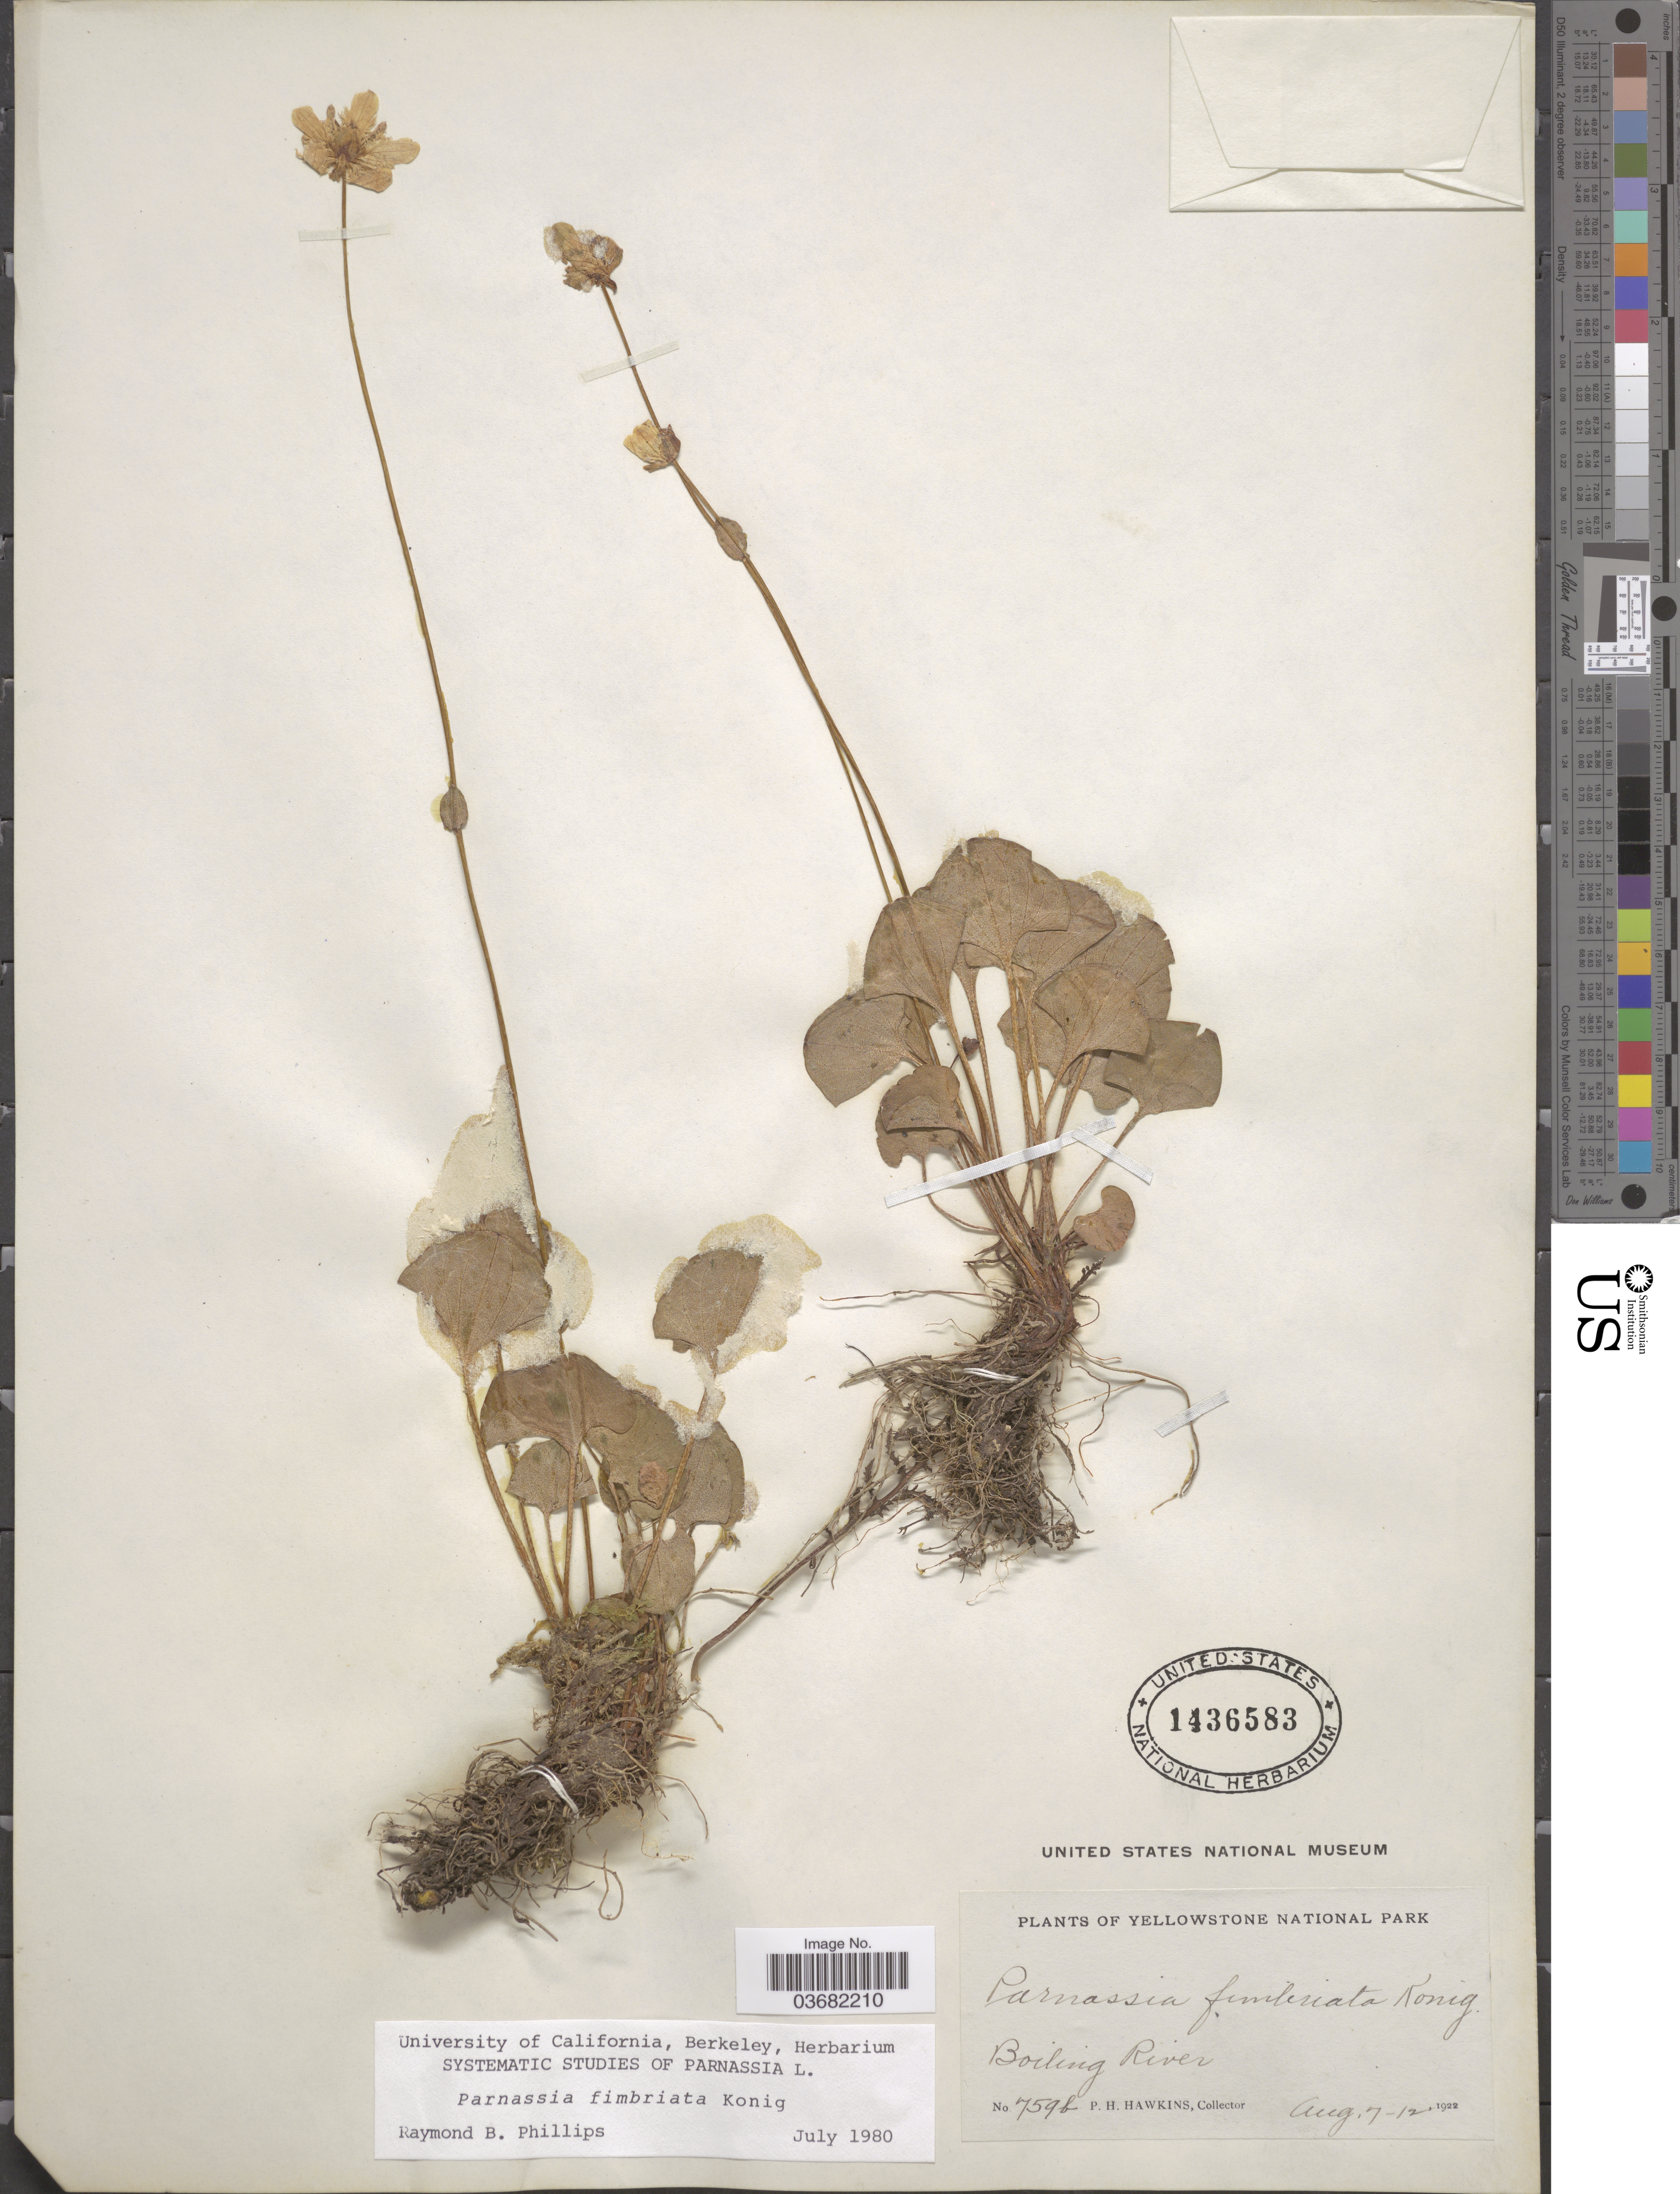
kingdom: Plantae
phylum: Tracheophyta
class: Magnoliopsida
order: Celastrales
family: Parnassiaceae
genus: Parnassia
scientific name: Parnassia fimbriata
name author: K.D. Koenig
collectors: P. Hawkins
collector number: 759b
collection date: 1922-08-07/1922-08-12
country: United States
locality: Yellowston National Park. Boiling River.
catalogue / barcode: US 1436583